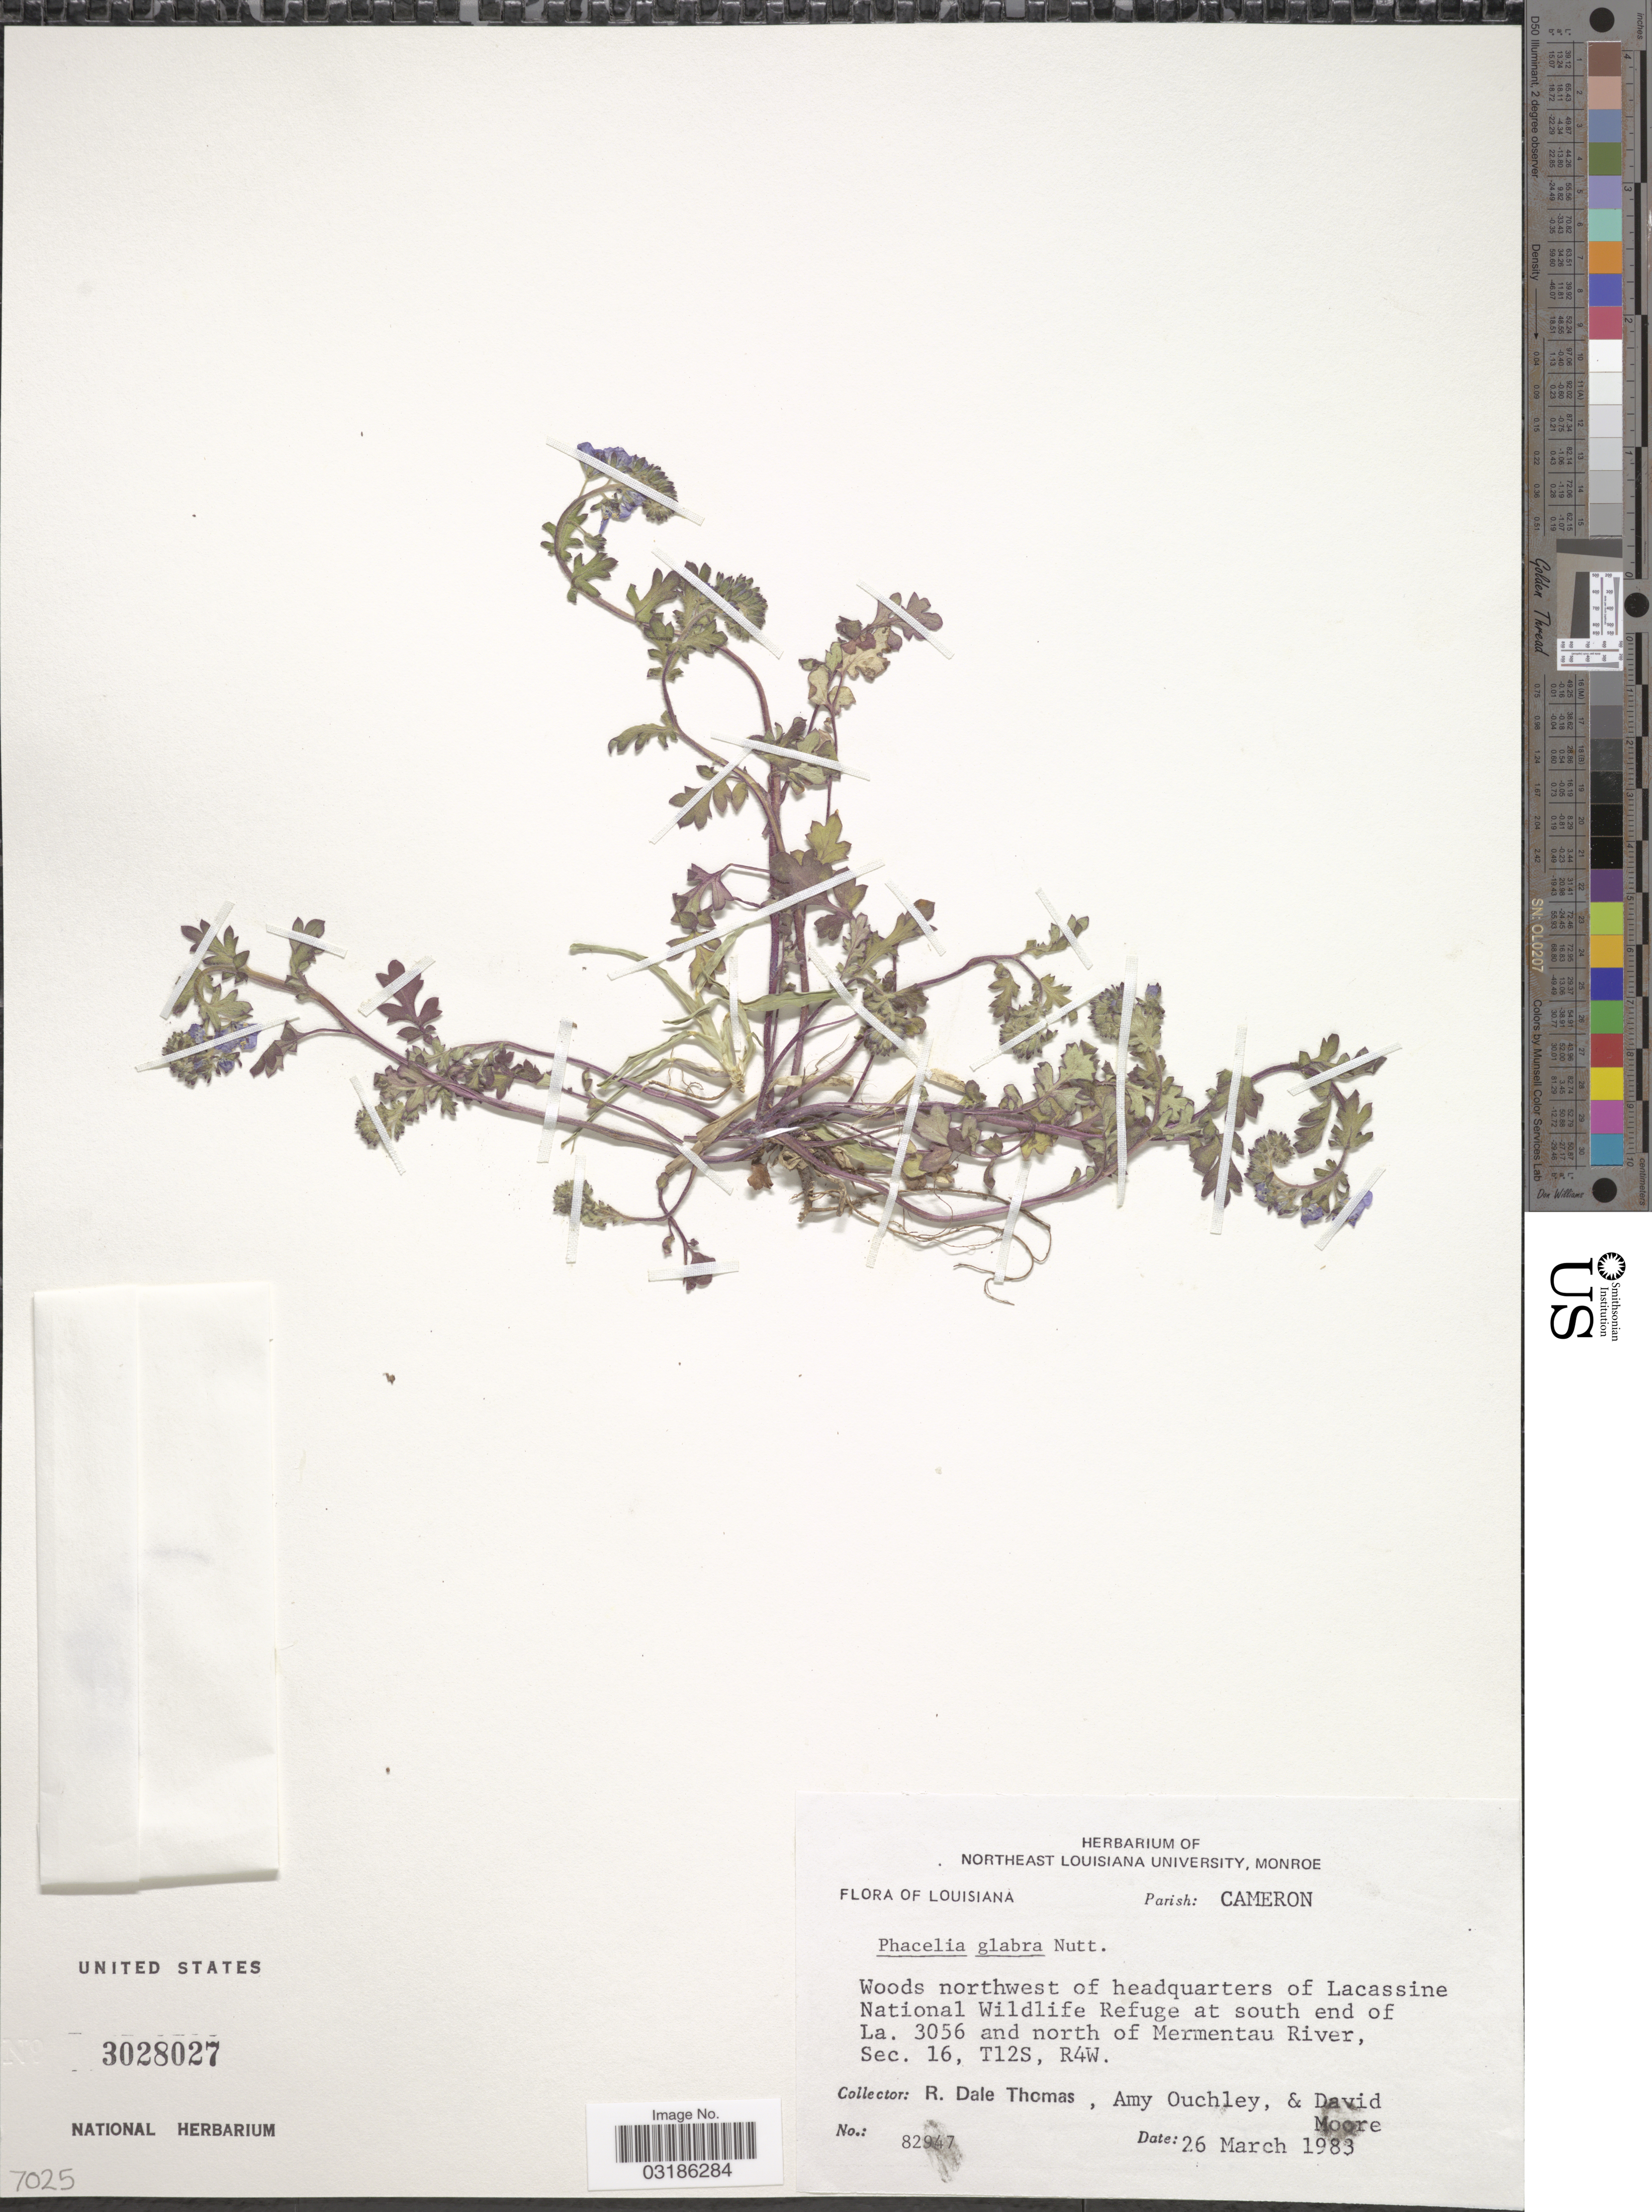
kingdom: Plantae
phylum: Tracheophyta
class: Magnoliopsida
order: Boraginales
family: Hydrophyllaceae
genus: Phacelia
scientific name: Phacelia glabra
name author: Nutt.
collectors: R. Thomas, A. Ouchley & D. Moore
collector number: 82947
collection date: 1983-03-26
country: United States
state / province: Louisiana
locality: Parish: Cameron. Woods northwest of headquarters of Lacassine National Wildlife Refuge at south end of La. 3056 and north of Mermentau River, Sec. 16, T12S, R4W.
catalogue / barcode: US 3028027